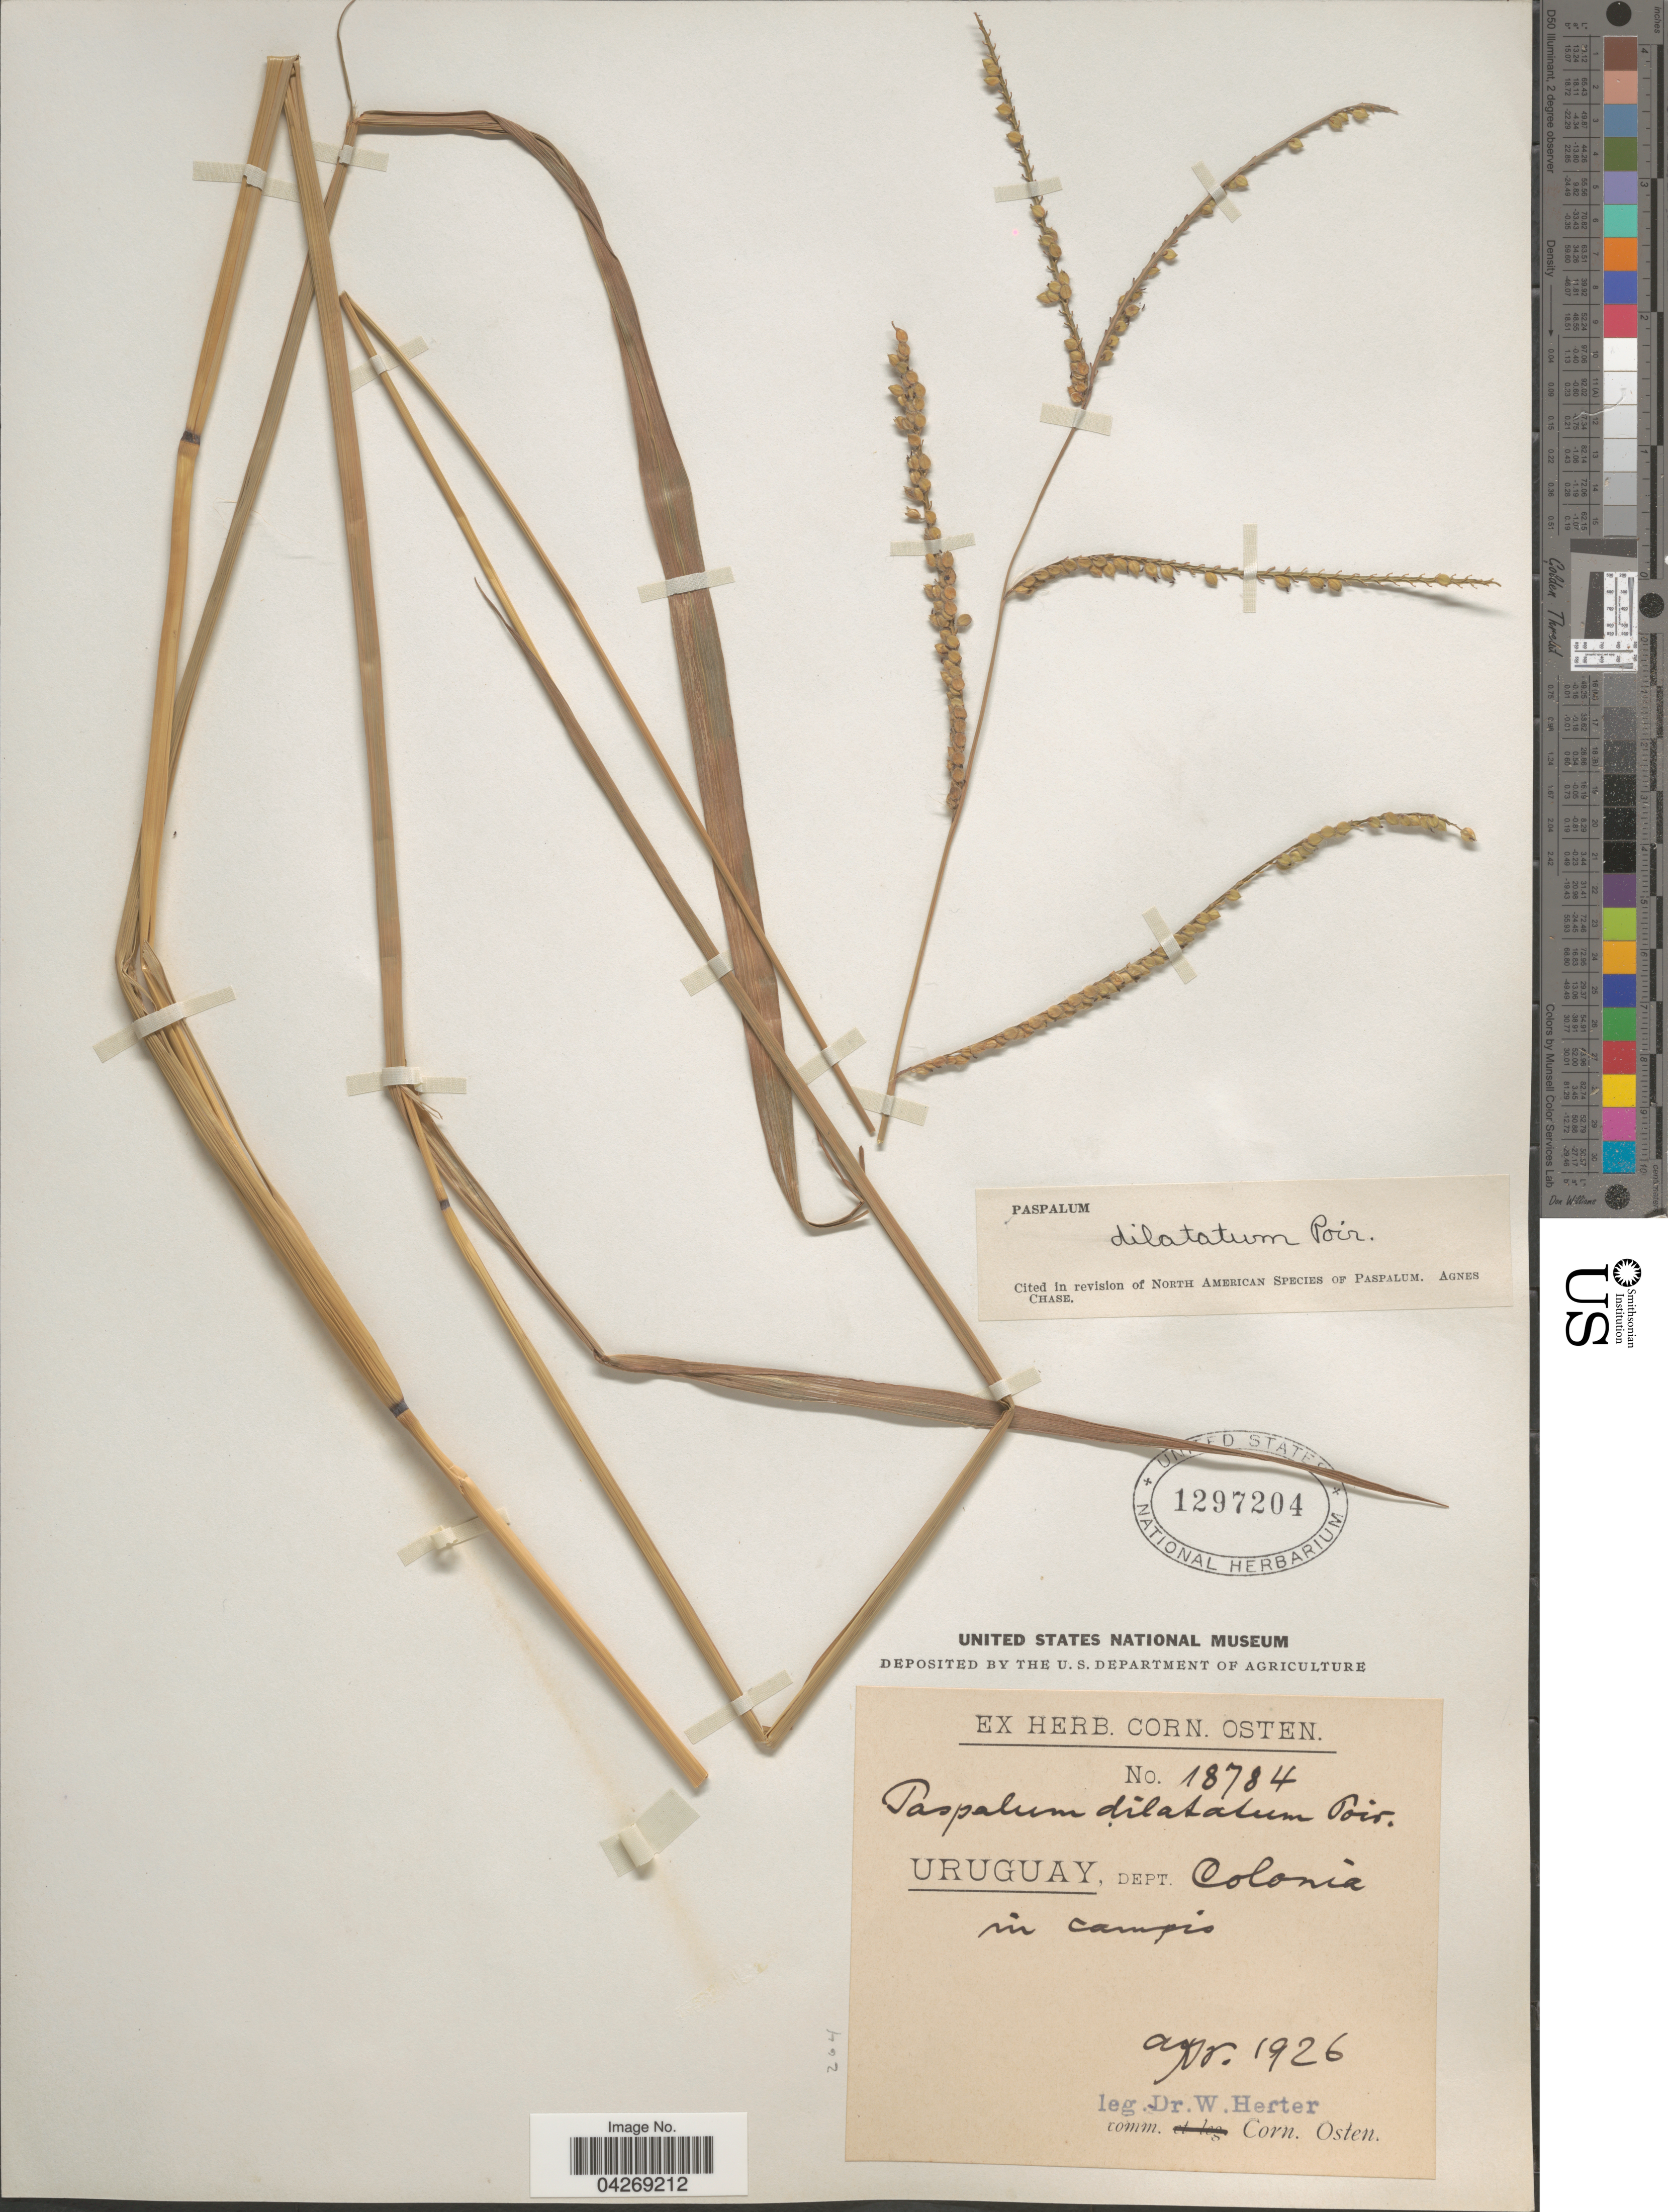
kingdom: Plantae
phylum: Tracheophyta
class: Liliopsida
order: Poales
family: Poaceae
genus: Paspalum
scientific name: Paspalum dilatatum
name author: Poir.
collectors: W. G. Herter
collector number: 18784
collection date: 1926-04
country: Uruguay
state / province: Colonia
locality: Dept. Colonia in campis.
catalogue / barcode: US 1297204